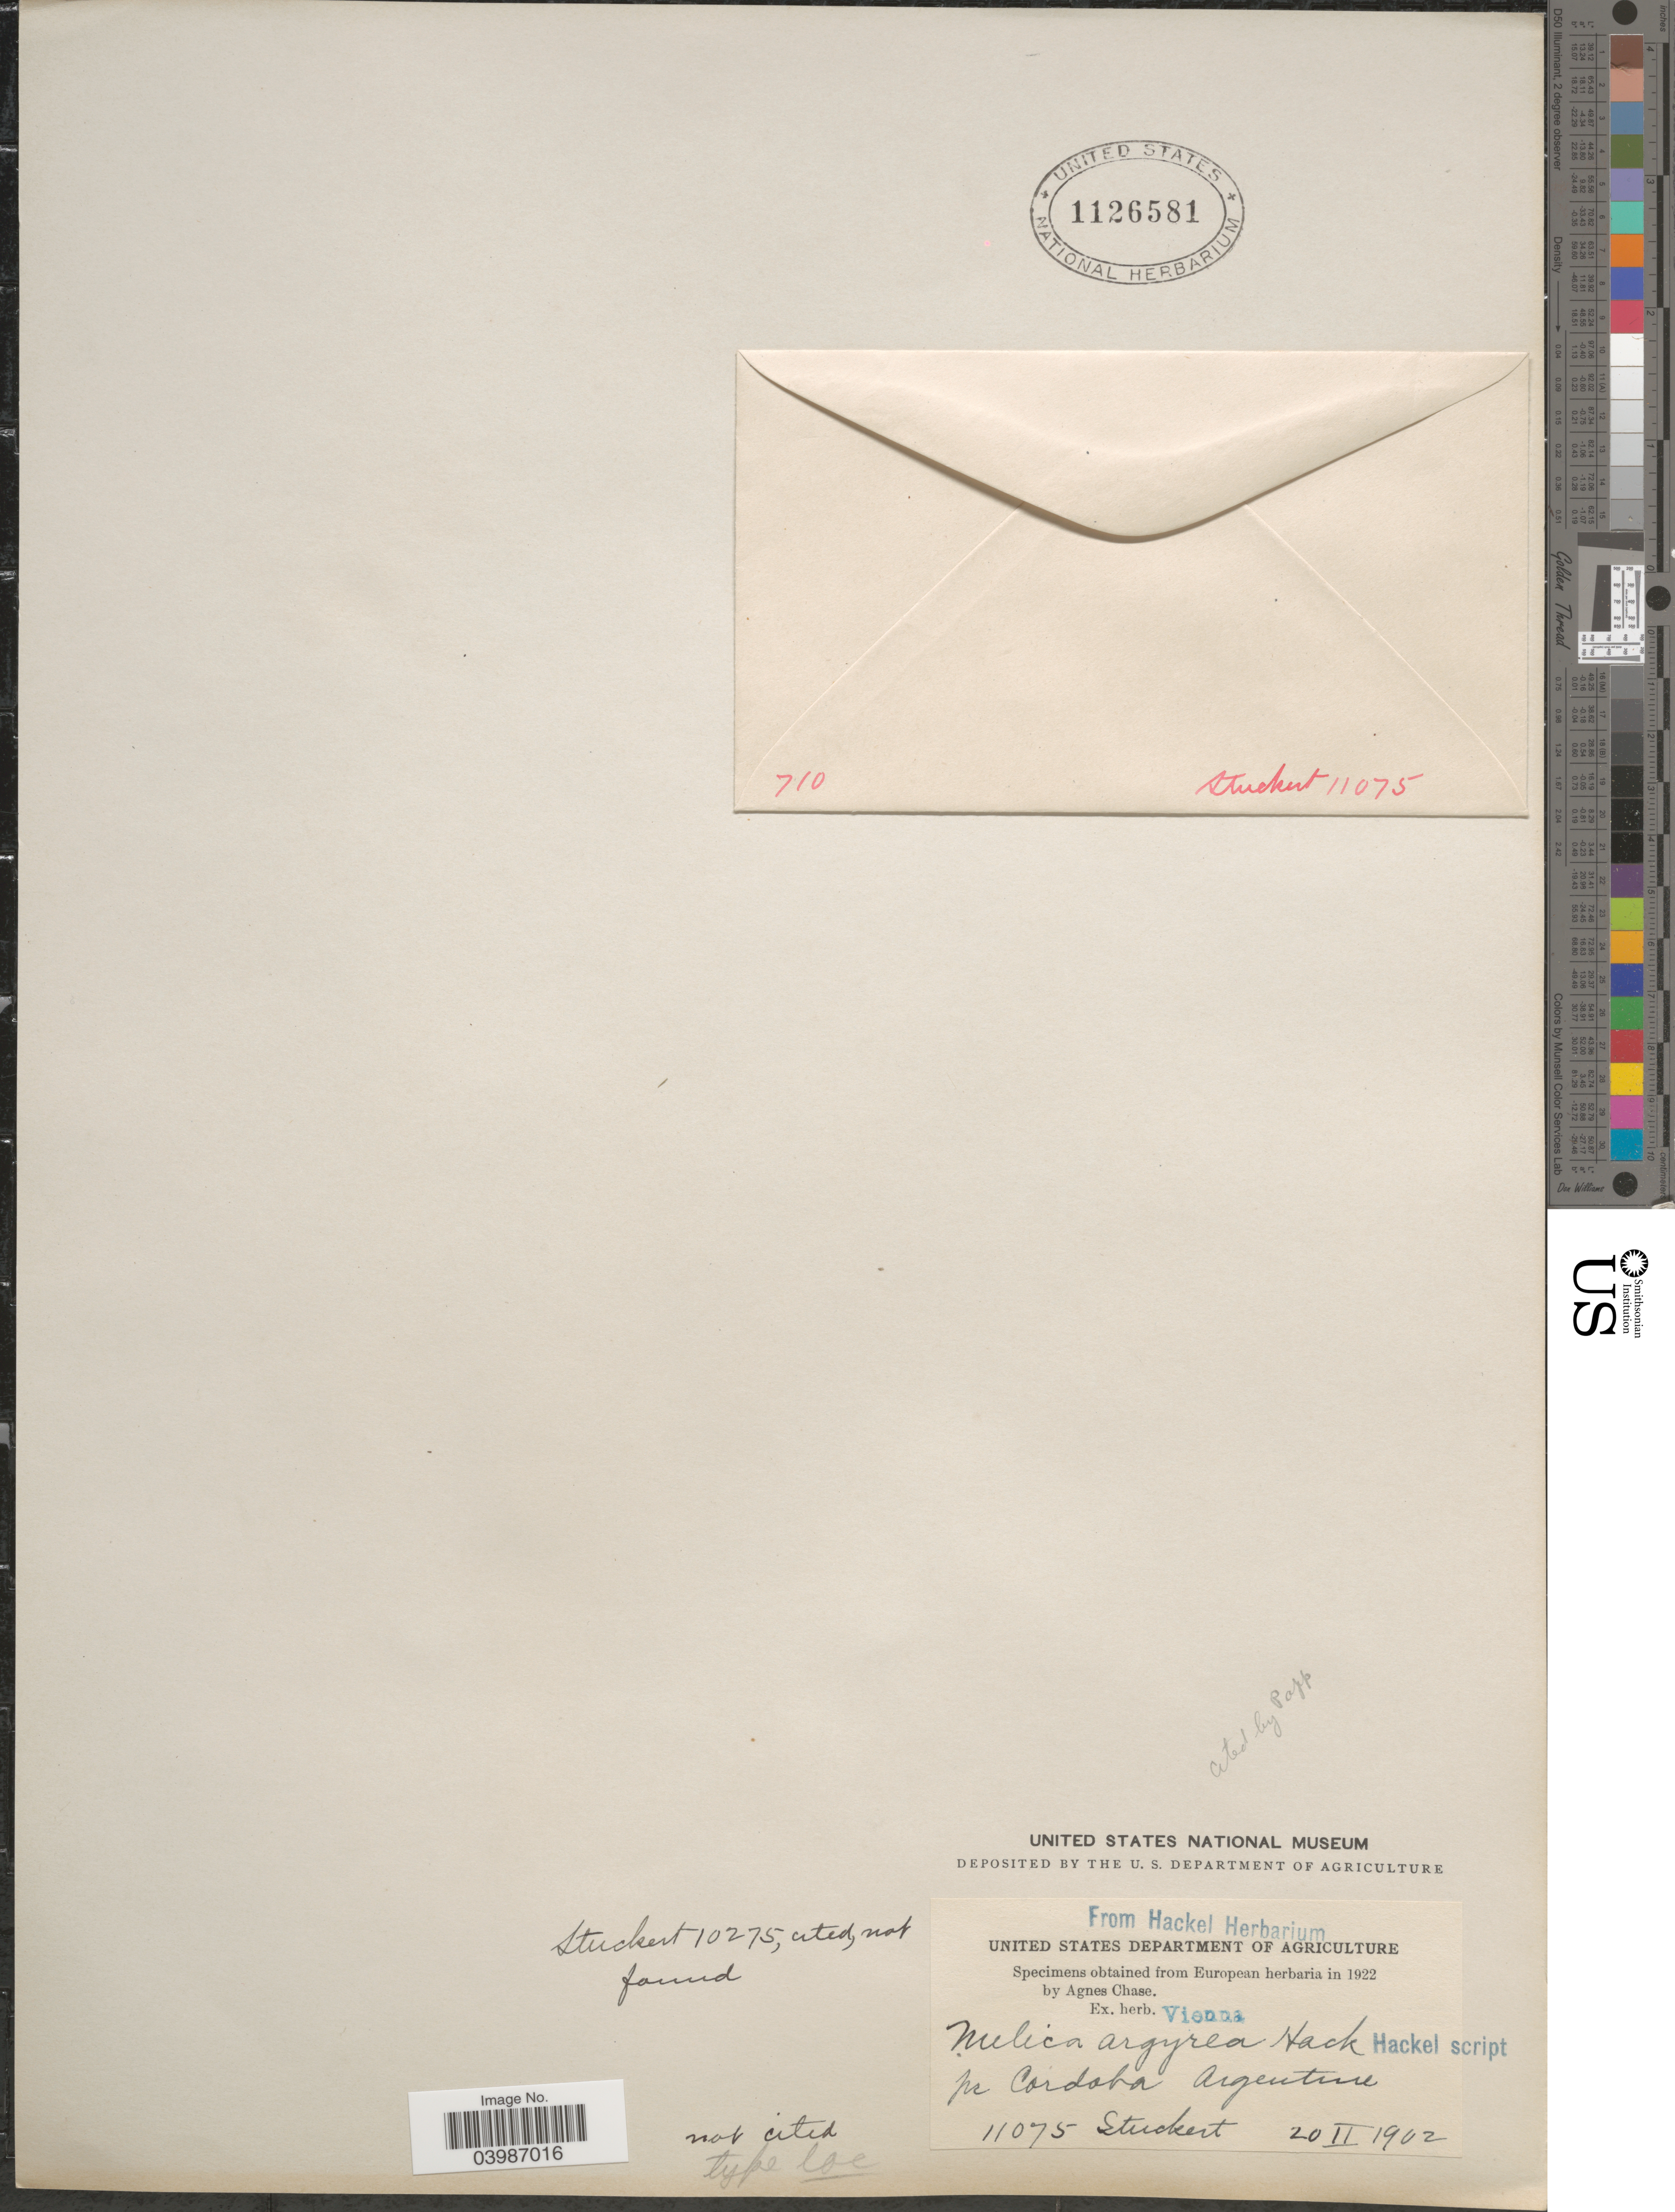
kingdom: Plantae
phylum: Tracheophyta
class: Liliopsida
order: Poales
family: Poaceae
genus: Melica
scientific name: Melica argyrea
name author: Hack. ex Stuck.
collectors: Stuckert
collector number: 11075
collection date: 1902-02-20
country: Argentina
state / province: Cordoba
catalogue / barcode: US 1126581